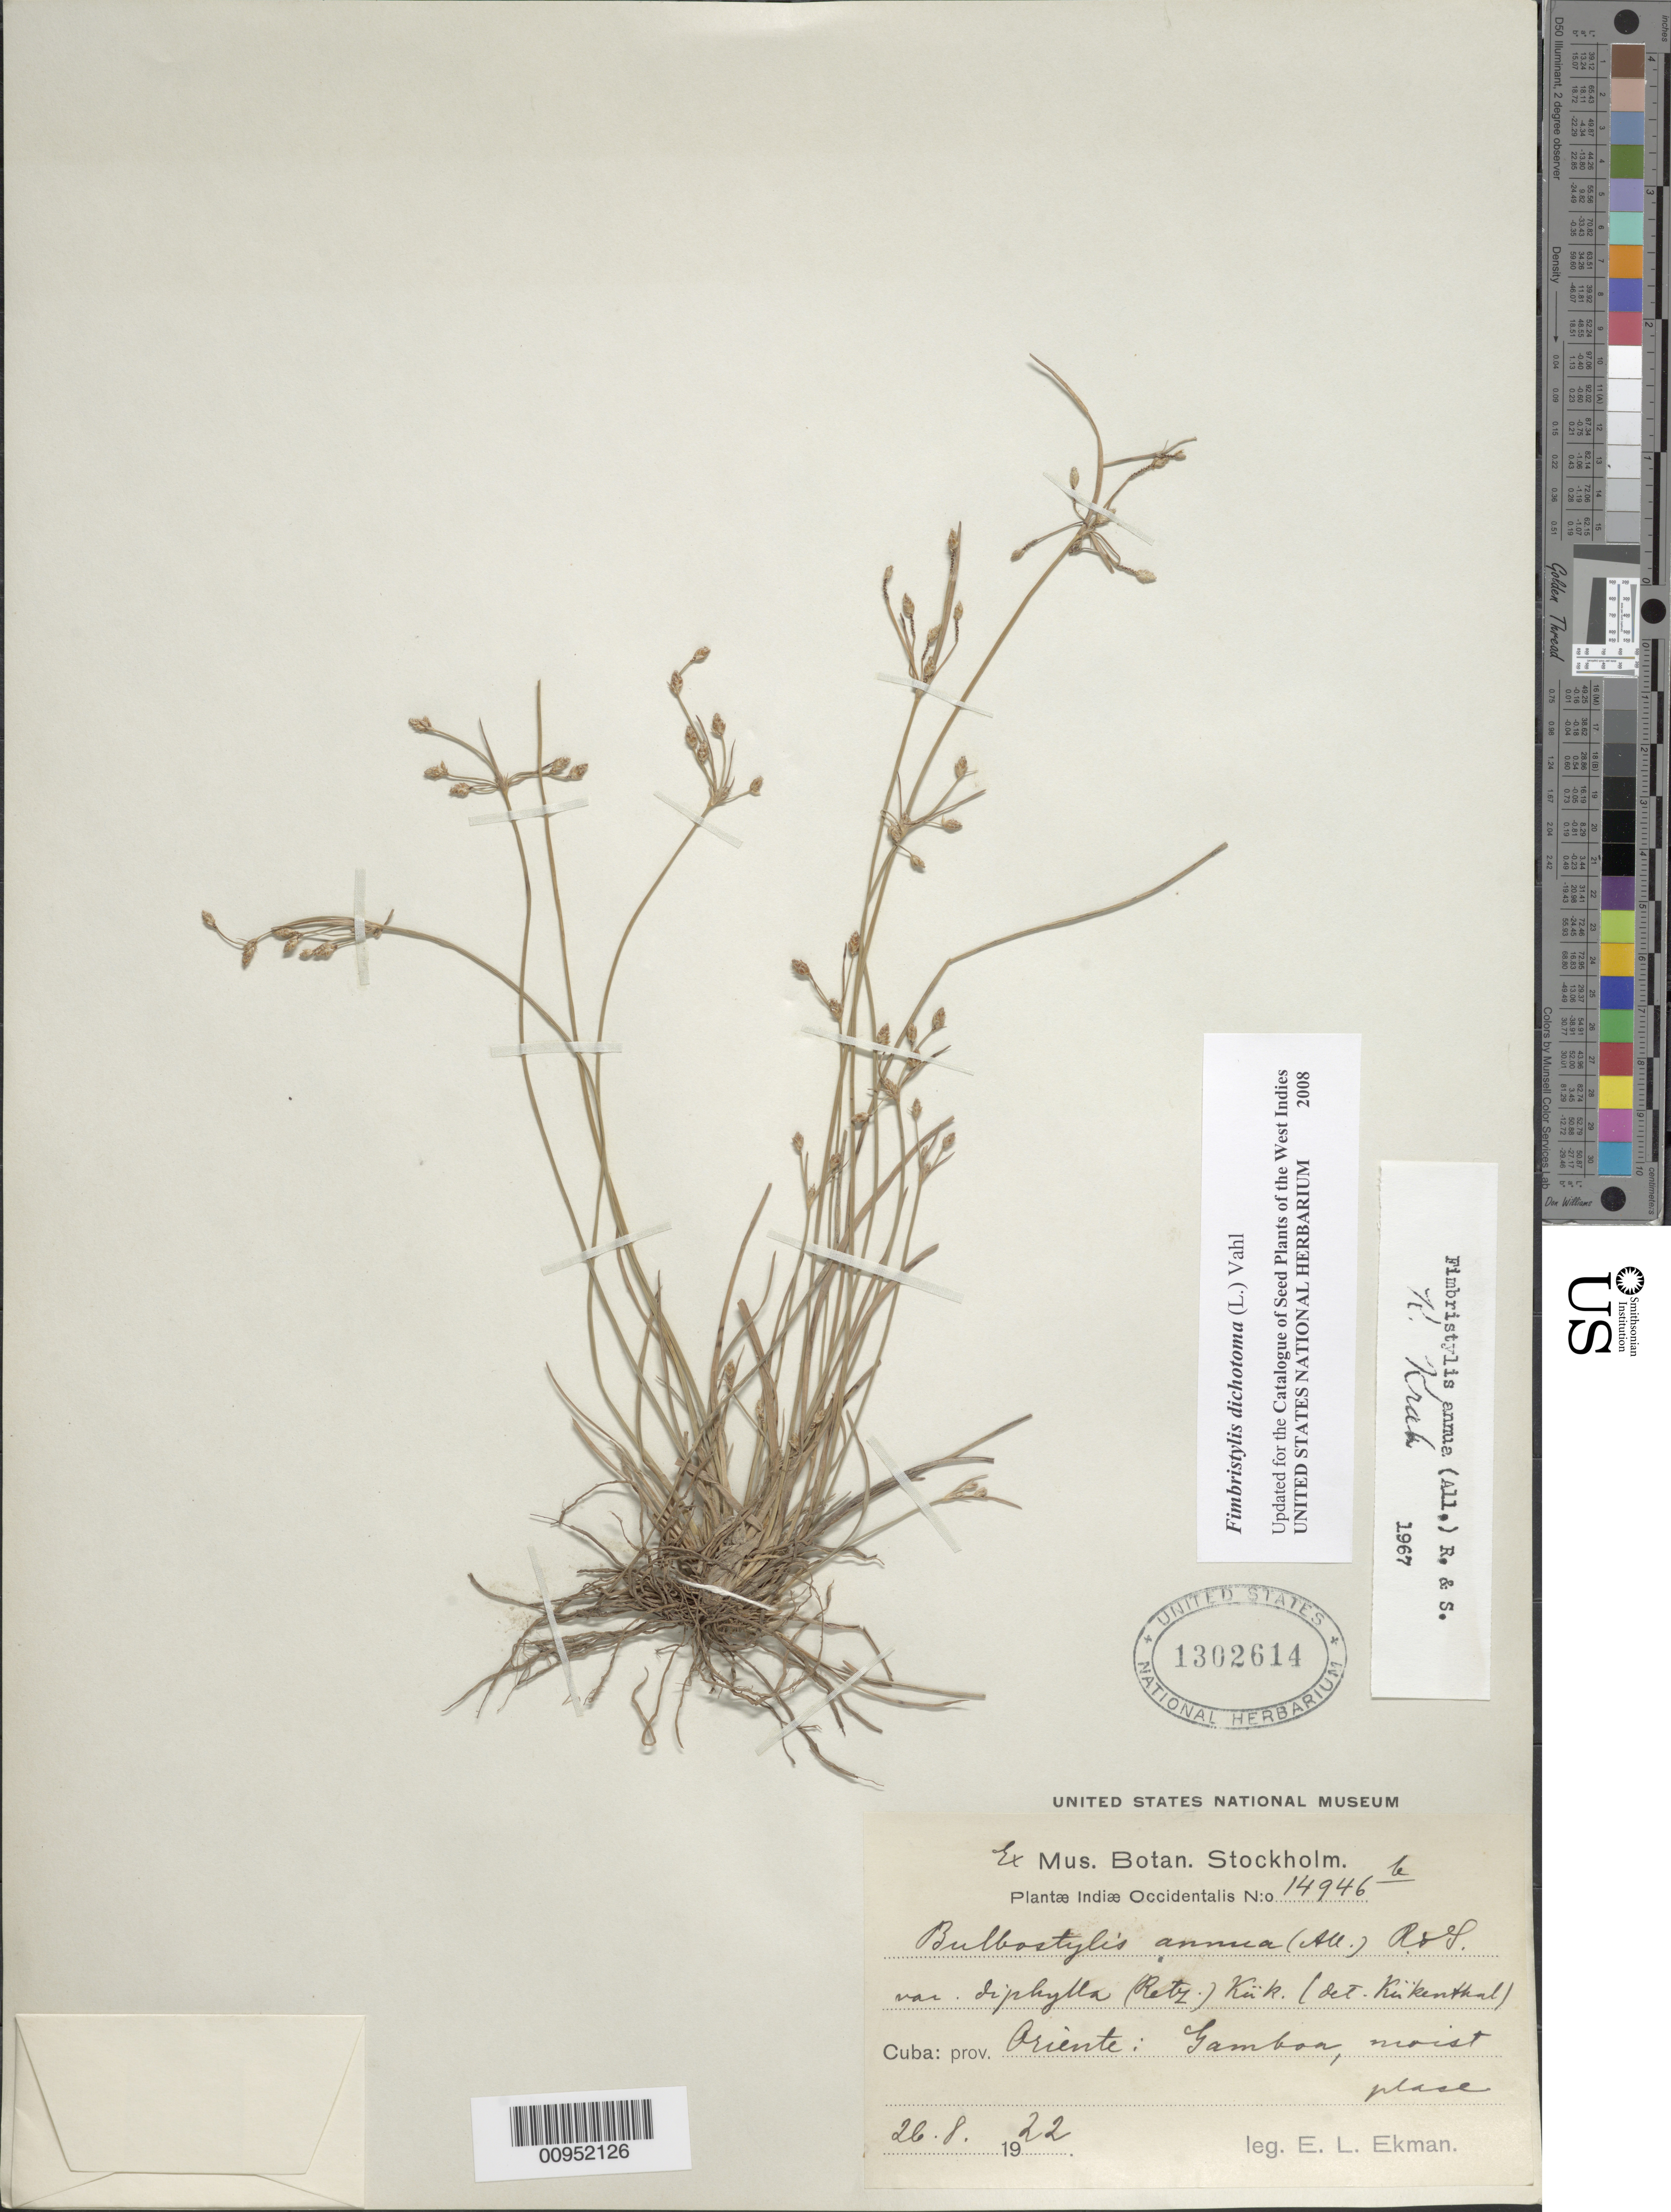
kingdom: Plantae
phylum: Tracheophyta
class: Liliopsida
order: Poales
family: Cyperaceae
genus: Fimbristylis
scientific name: Fimbristylis dichotoma subsp. dichotoma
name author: (L.) Vahl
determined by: Strong, M. T., (US), Smithsonian Institution - National Museum of Natural History (UNITED STATES)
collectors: E. L. Ekman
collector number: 14946B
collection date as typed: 26 Aug 1922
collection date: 1922-08-26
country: Cuba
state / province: Oriente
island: Cuba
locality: Gamboa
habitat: Moist places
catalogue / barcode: US 1302614